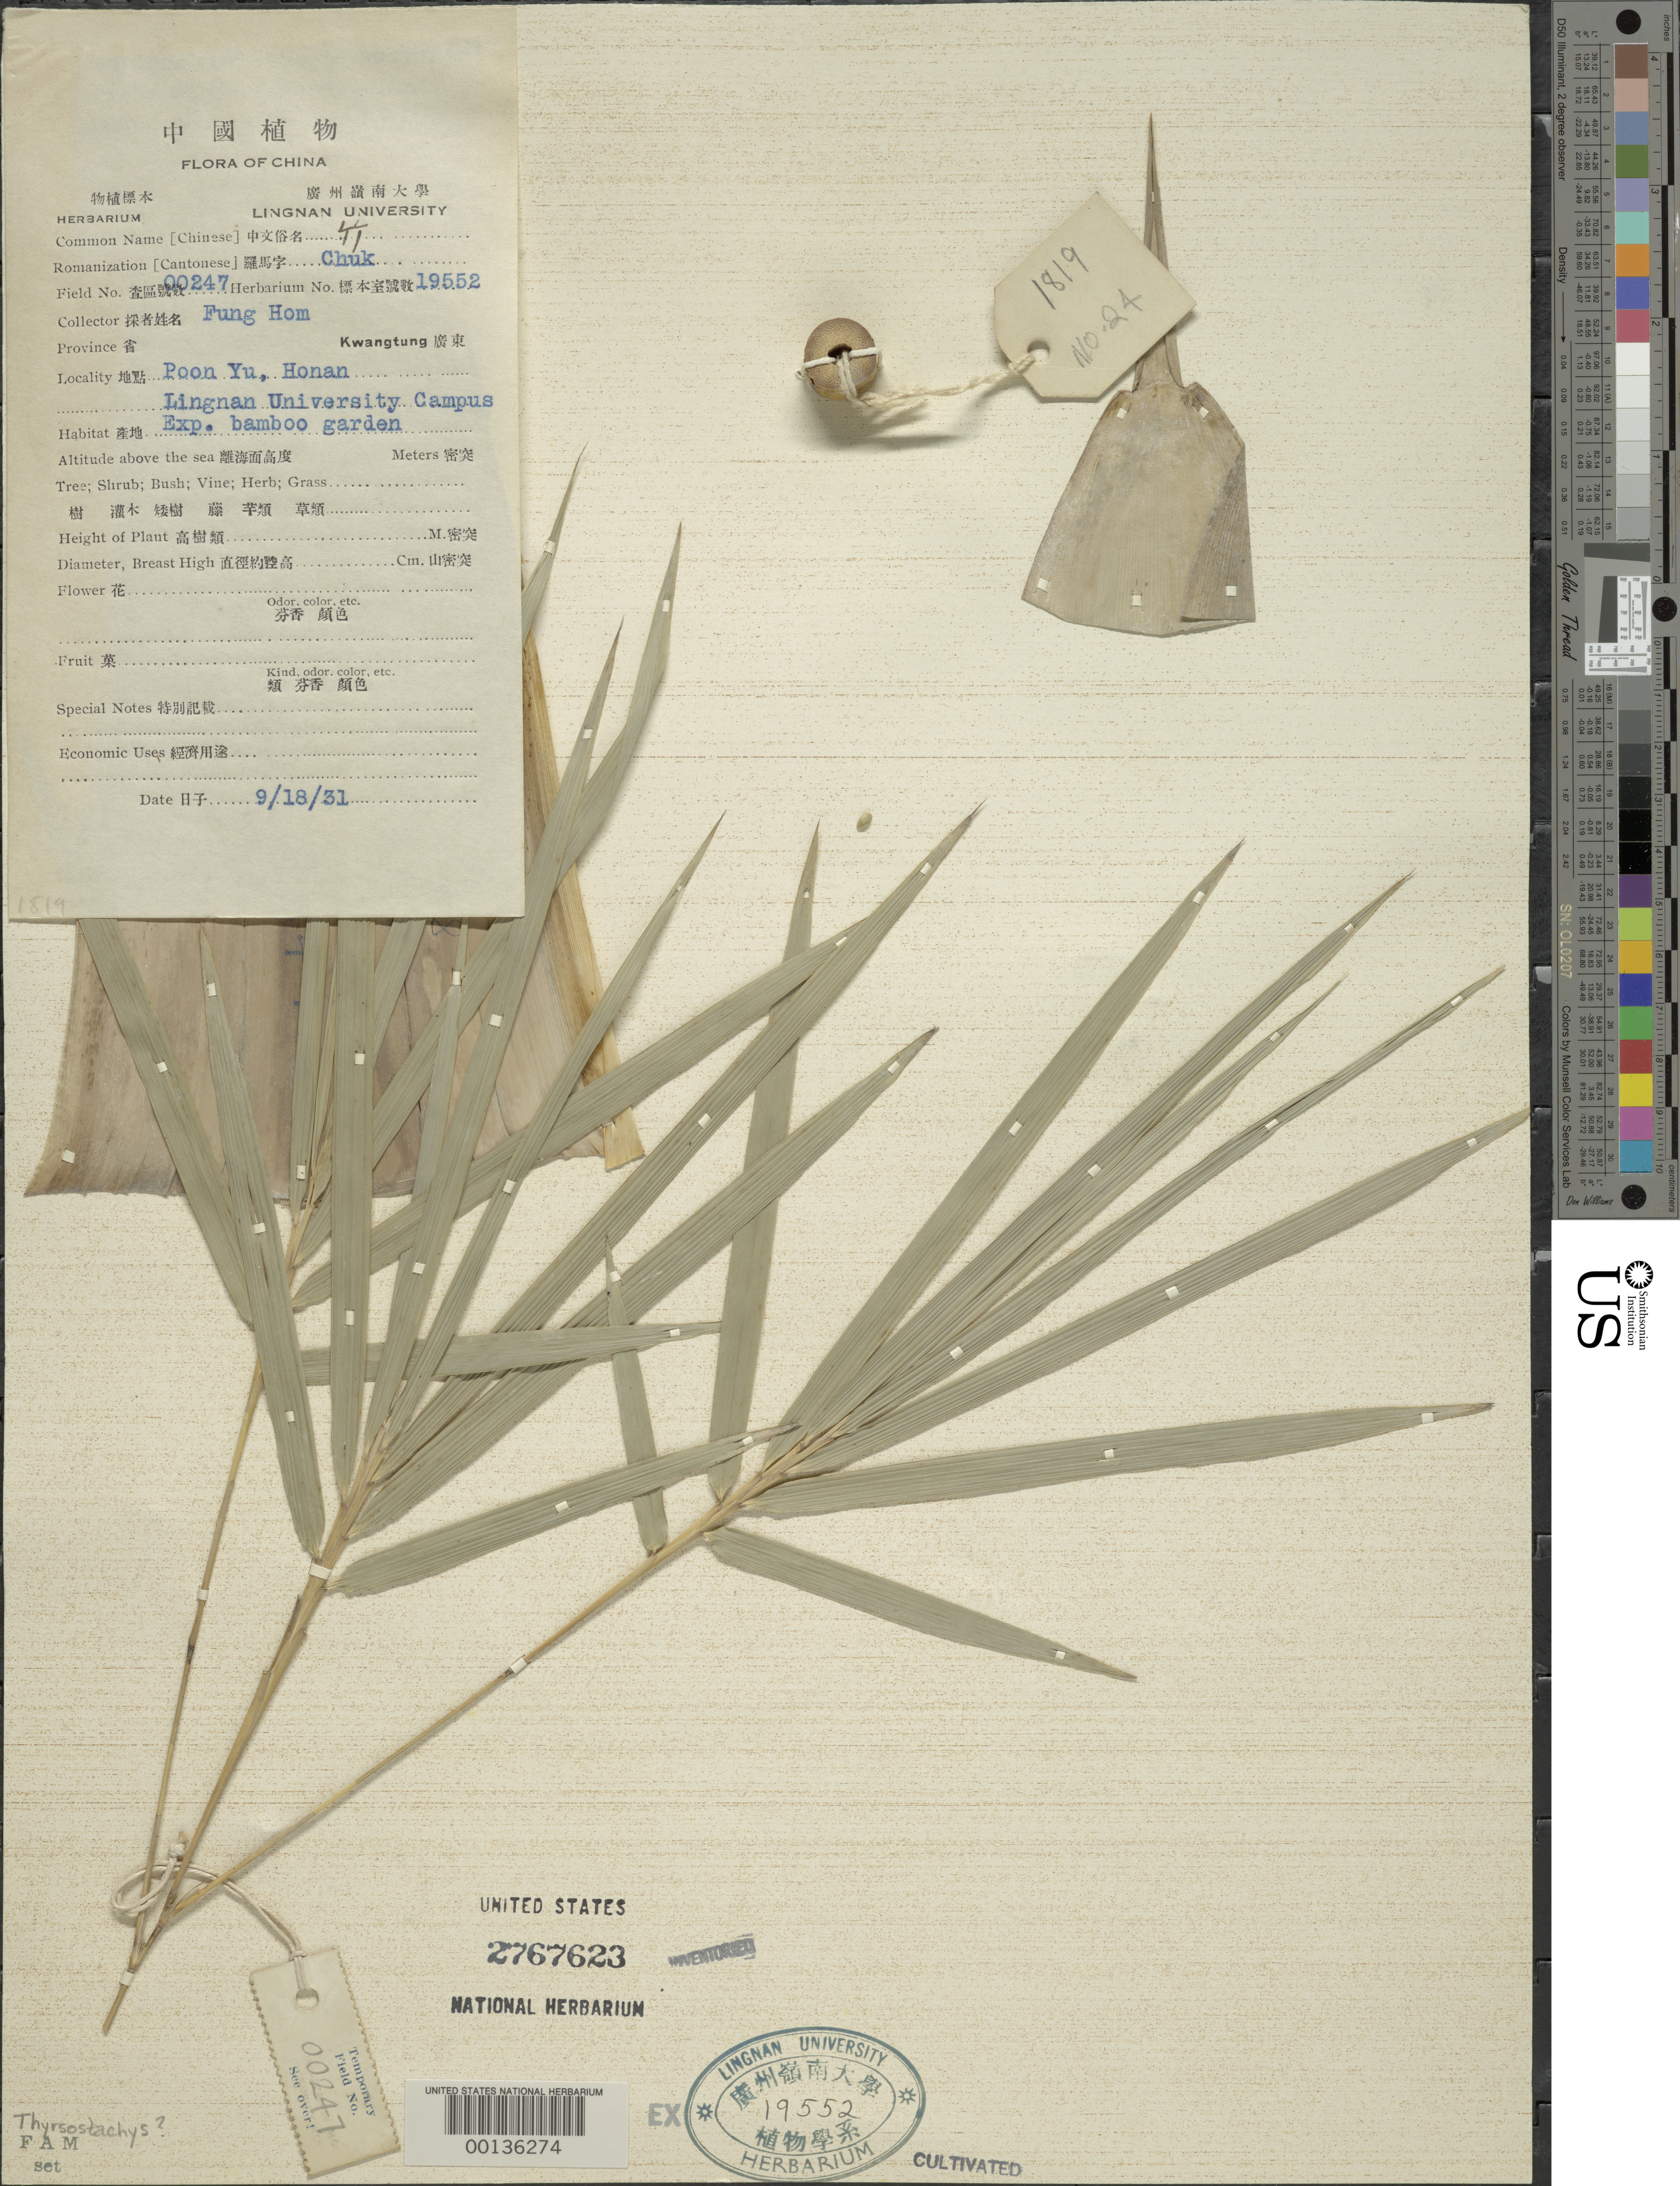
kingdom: Plantae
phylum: Tracheophyta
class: Liliopsida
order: Poales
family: Poaceae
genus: Thyrsostachys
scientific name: Thyrsostachys sp.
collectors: H. L. Fung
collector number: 247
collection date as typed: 18 Sep 1931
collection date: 1931-09-18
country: China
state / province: Guangdong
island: Honan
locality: Poon yu, honan, lingnan univ. bg.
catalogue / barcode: US 2767623